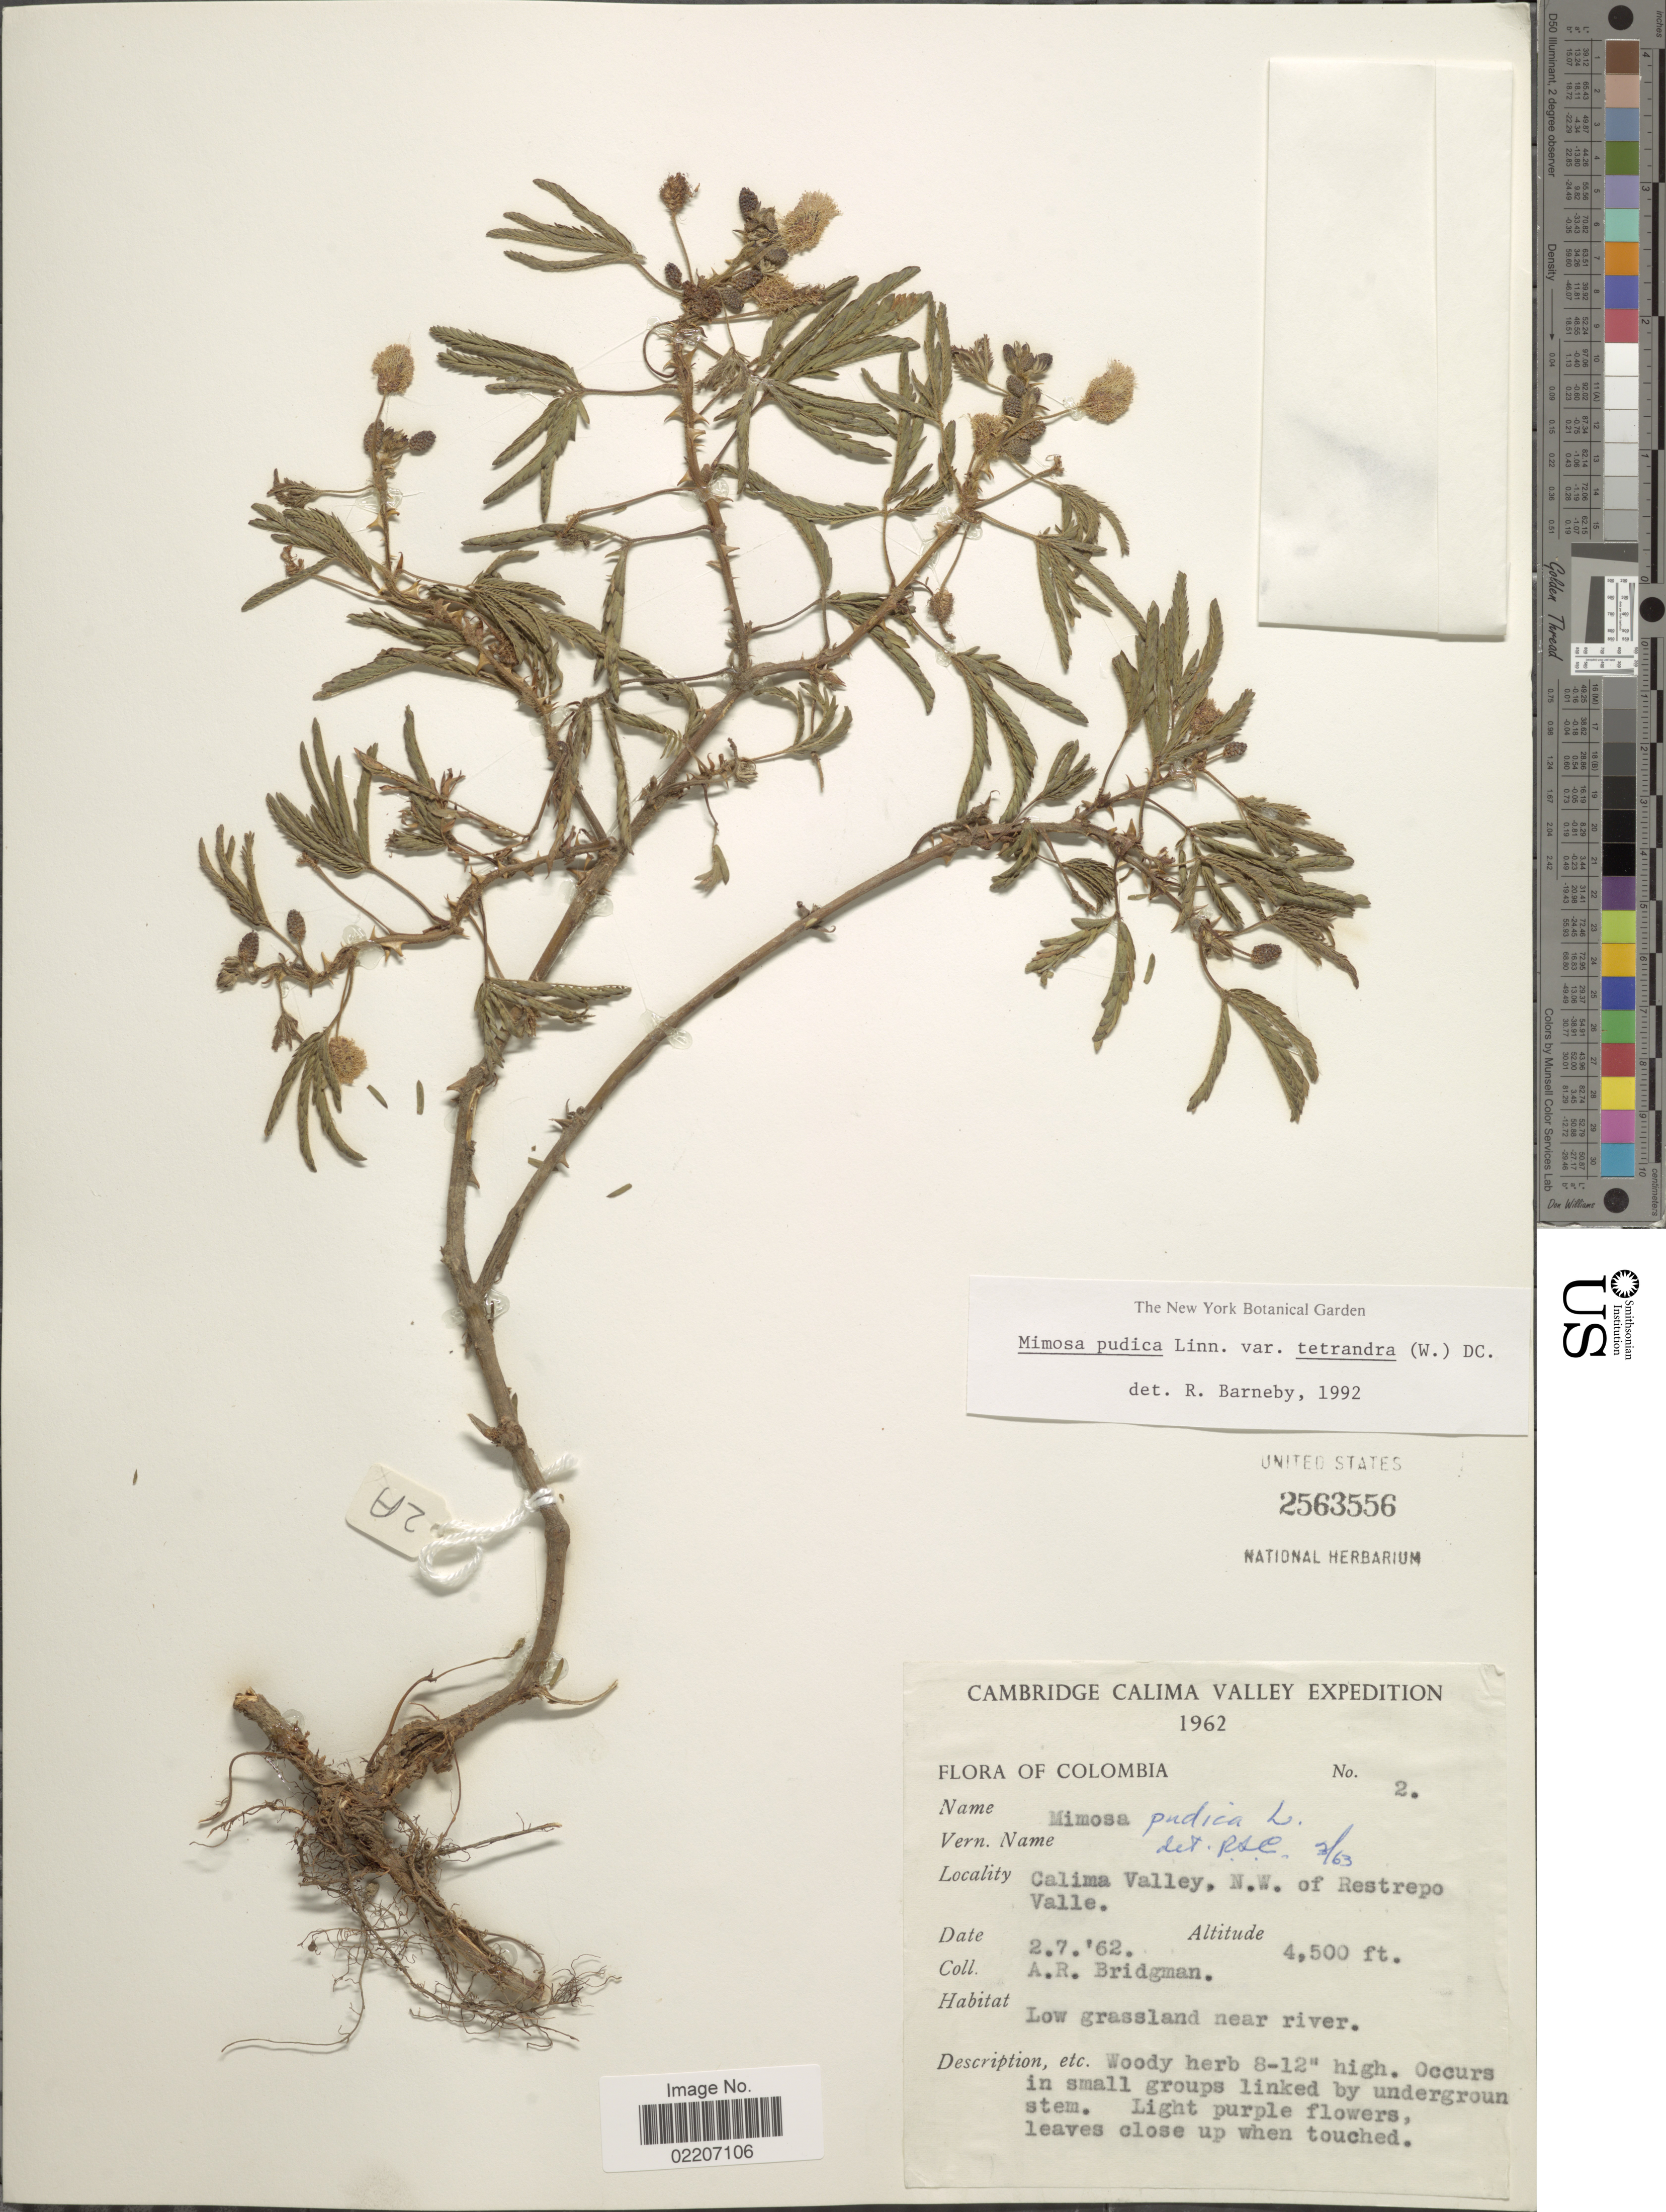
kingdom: Plantae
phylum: Tracheophyta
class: Magnoliopsida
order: Fabales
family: Fabaceae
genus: Mimosa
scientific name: Mimosa pudica var. tetrandra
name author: L.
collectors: A. Bridgman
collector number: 2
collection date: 1962-07-02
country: Colombia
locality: Calima Valley, N.W. of Restrepo Valle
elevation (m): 1372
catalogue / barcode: US 2563556